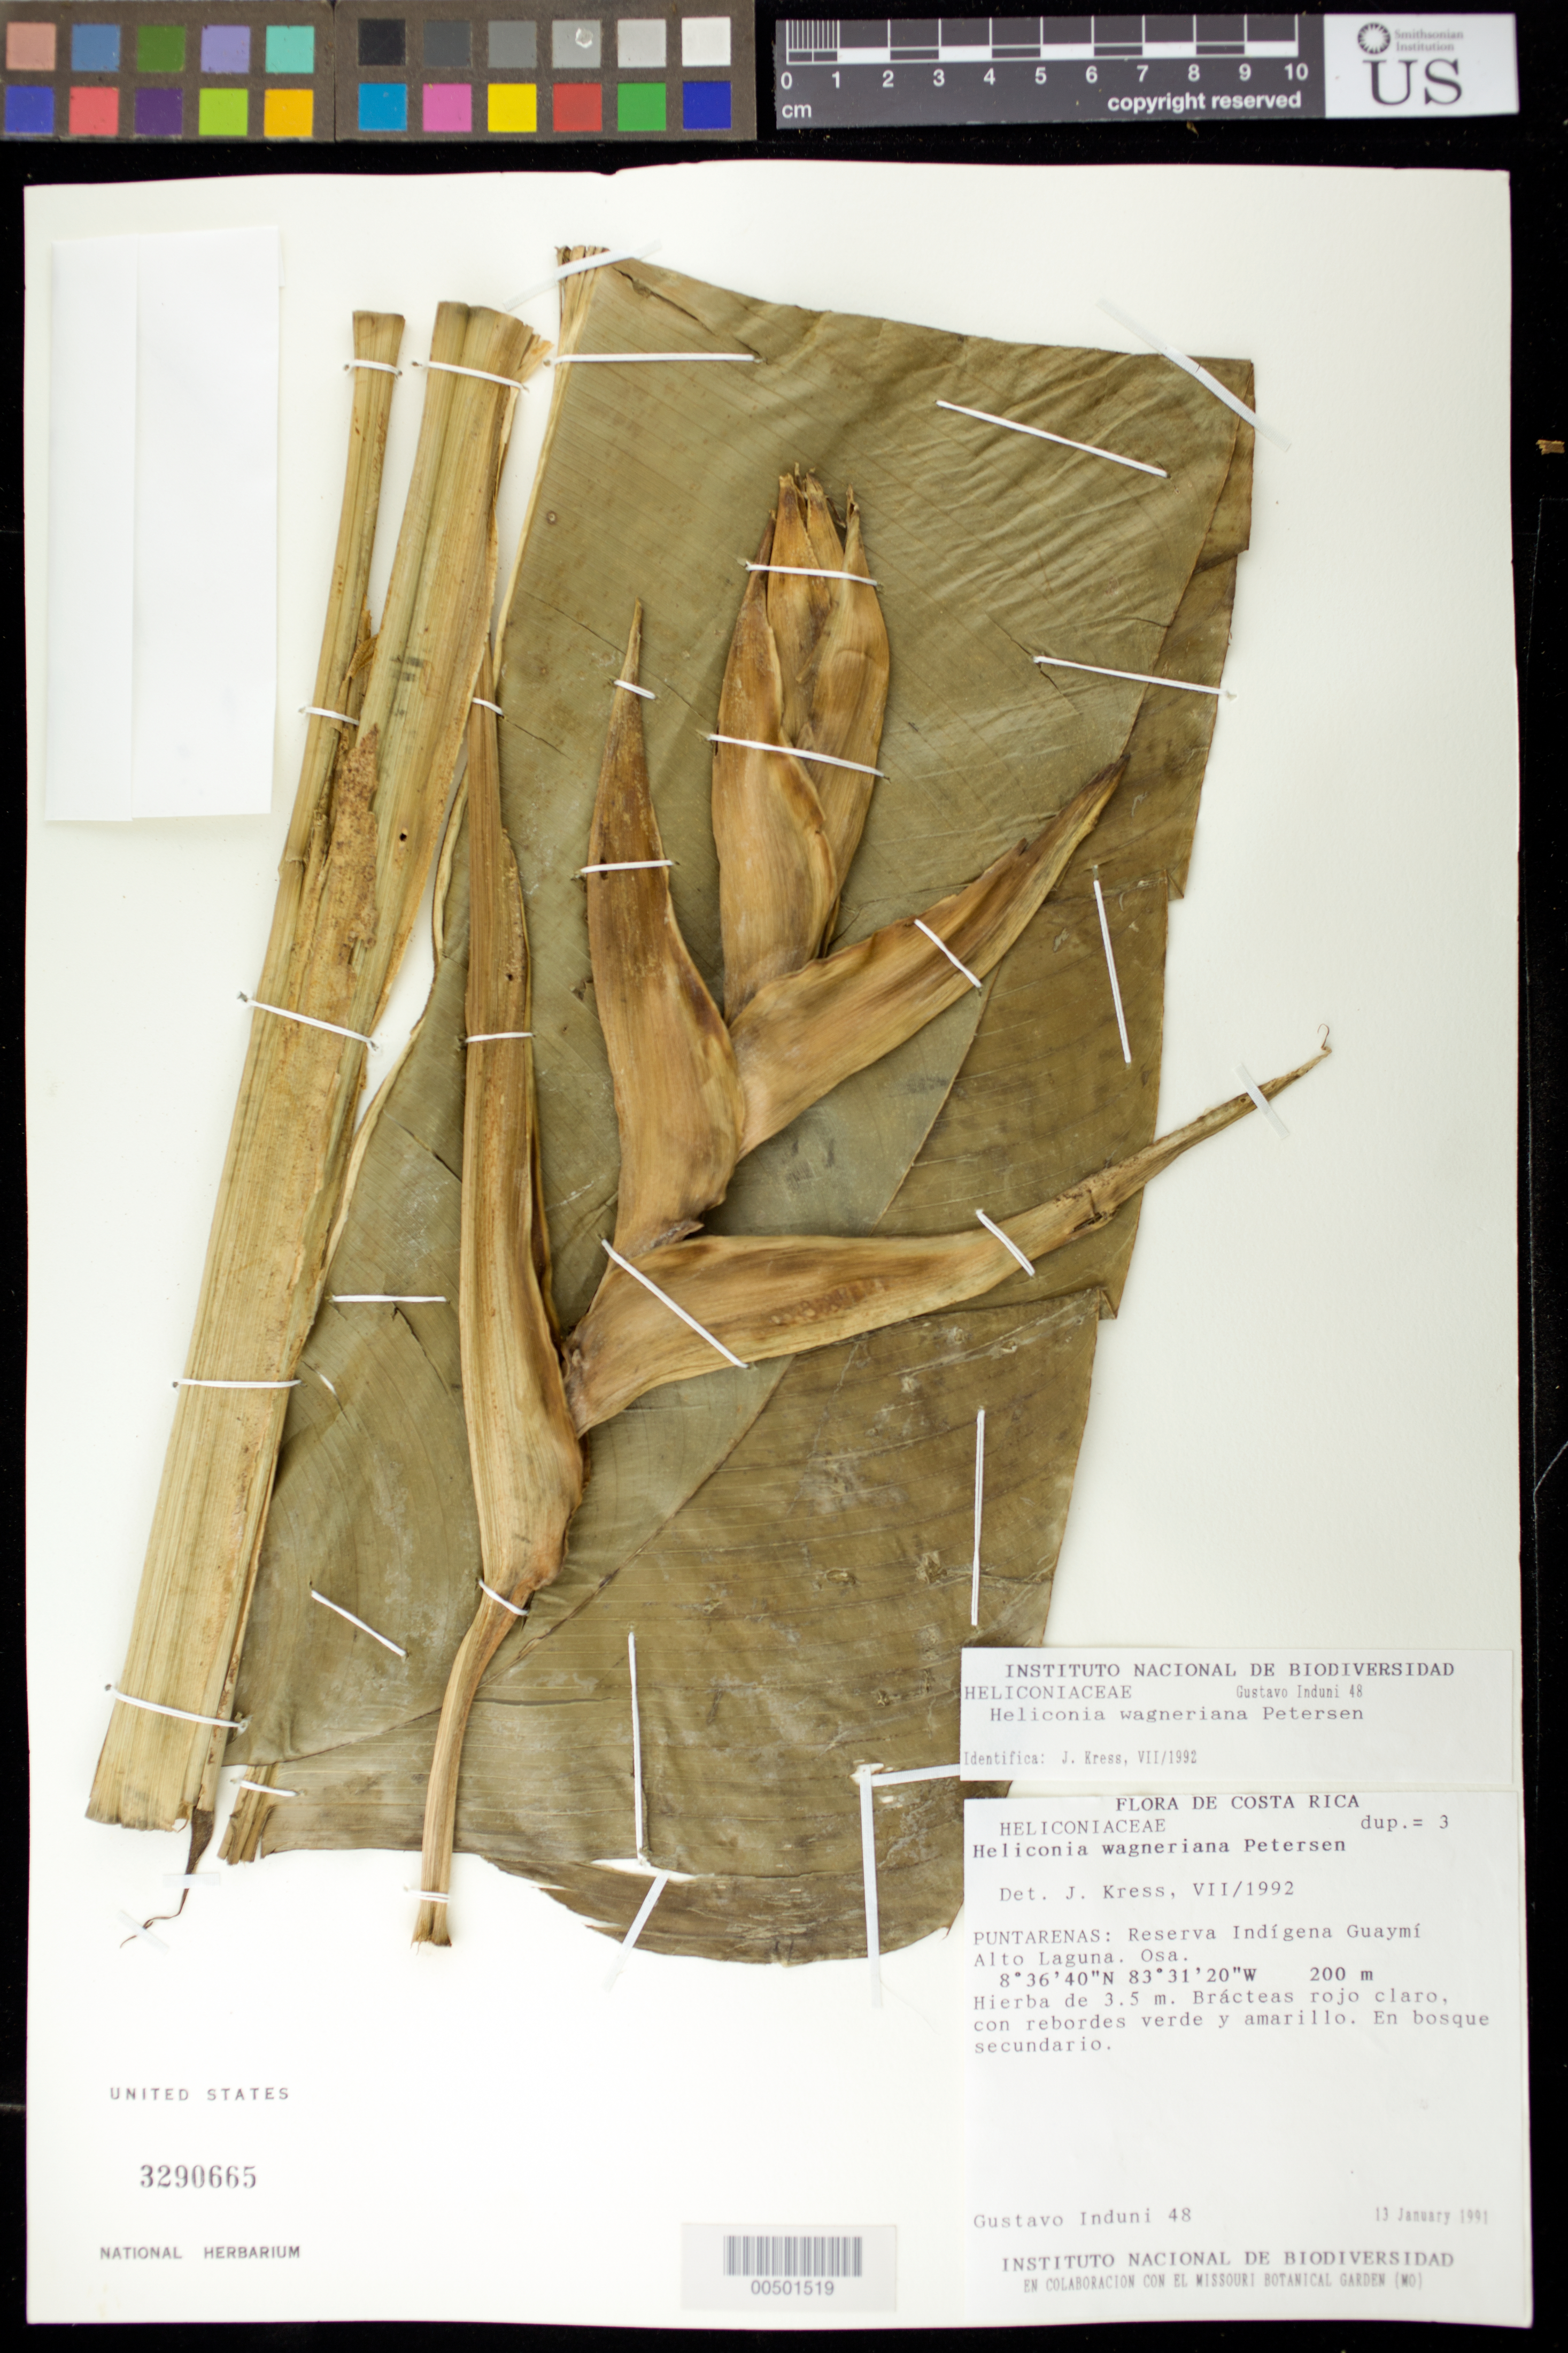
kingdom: Plantae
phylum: Tracheophyta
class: Liliopsida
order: Zingiberales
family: Heliconiaceae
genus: Heliconia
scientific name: Heliconia wagneriana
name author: Petersen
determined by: Kress, W. J., (US), Smithsonian Institution - National Museum of Natural History (UNITED STATES)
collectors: G. Induni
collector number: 48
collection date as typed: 13 Jan 1991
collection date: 1991-01-13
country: Costa Rica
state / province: Puntarenas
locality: Reserva Indigena Guaymi alto laguna. Osa.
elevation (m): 200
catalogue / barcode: US 3290665